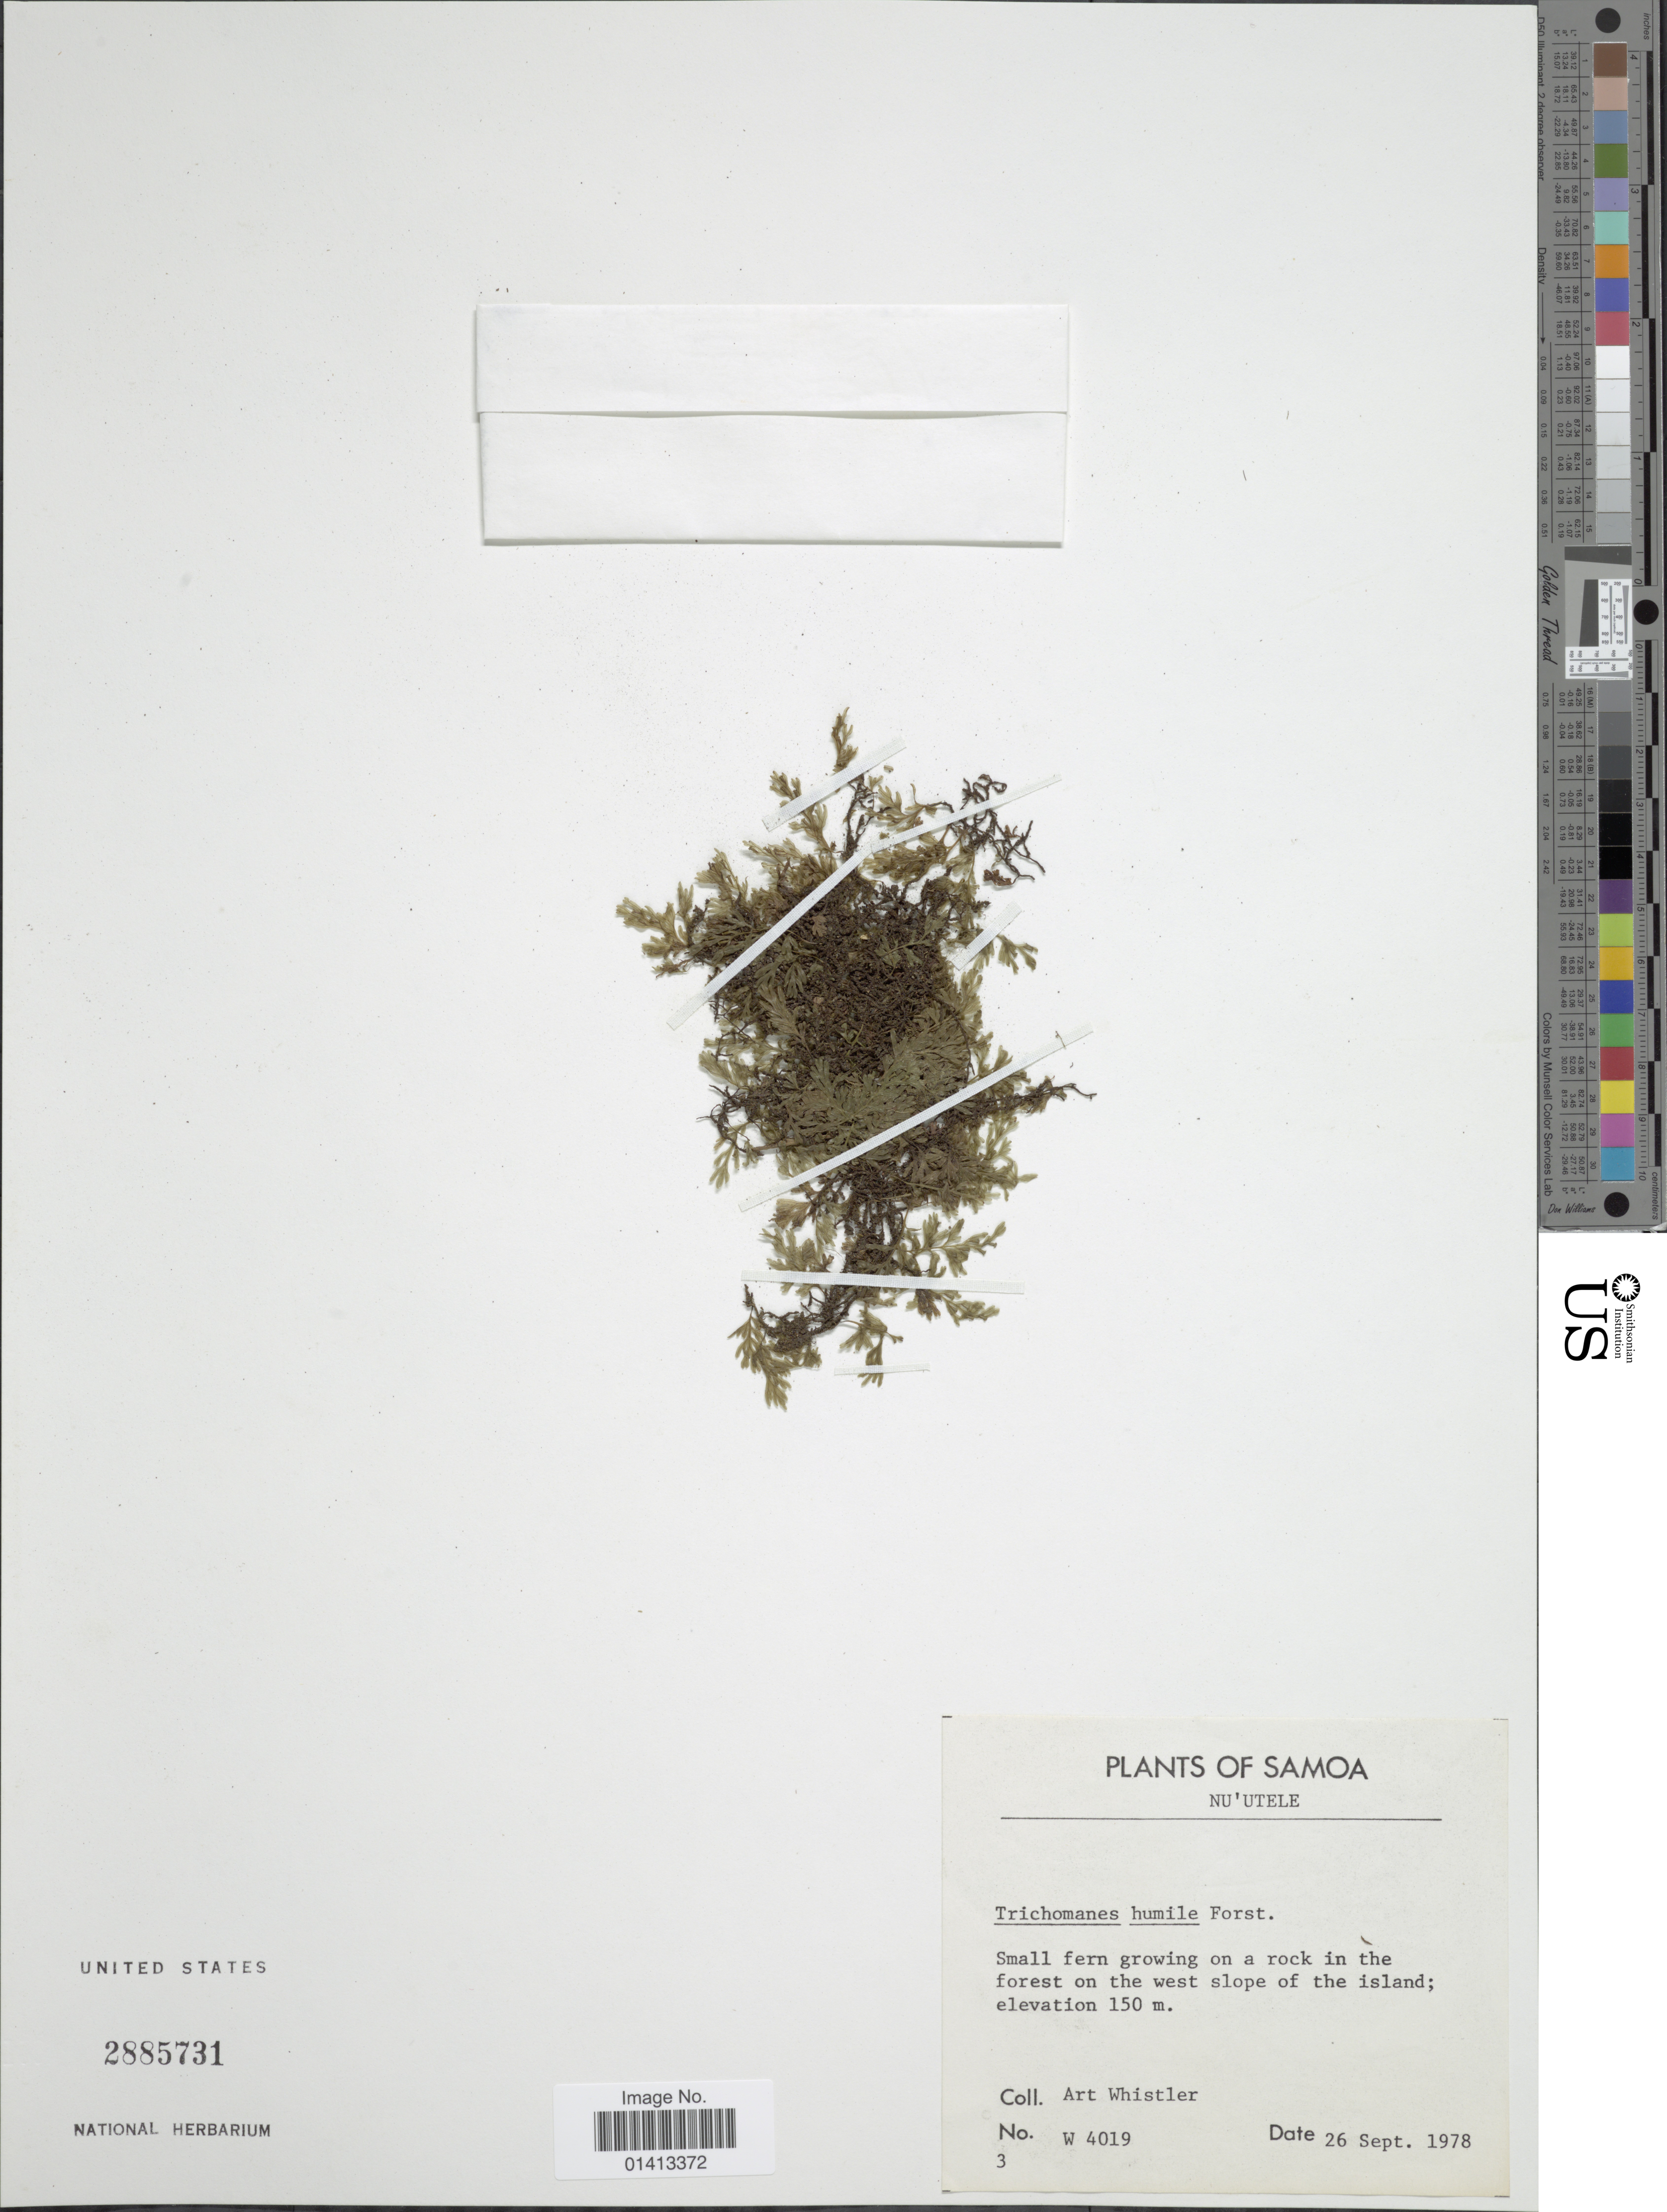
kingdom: Plantae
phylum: Tracheophyta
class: Polypodiopsida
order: Hymenophyllales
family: Hymenophyllaceae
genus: Crepidomanes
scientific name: Crepidomanes humilis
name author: (G. Forst.) Bosch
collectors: A. Whistler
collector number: W 4019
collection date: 1978-09-26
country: Samoa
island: Nu'utele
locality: in the forest on the west slope of the island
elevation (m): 150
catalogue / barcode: US 2885731